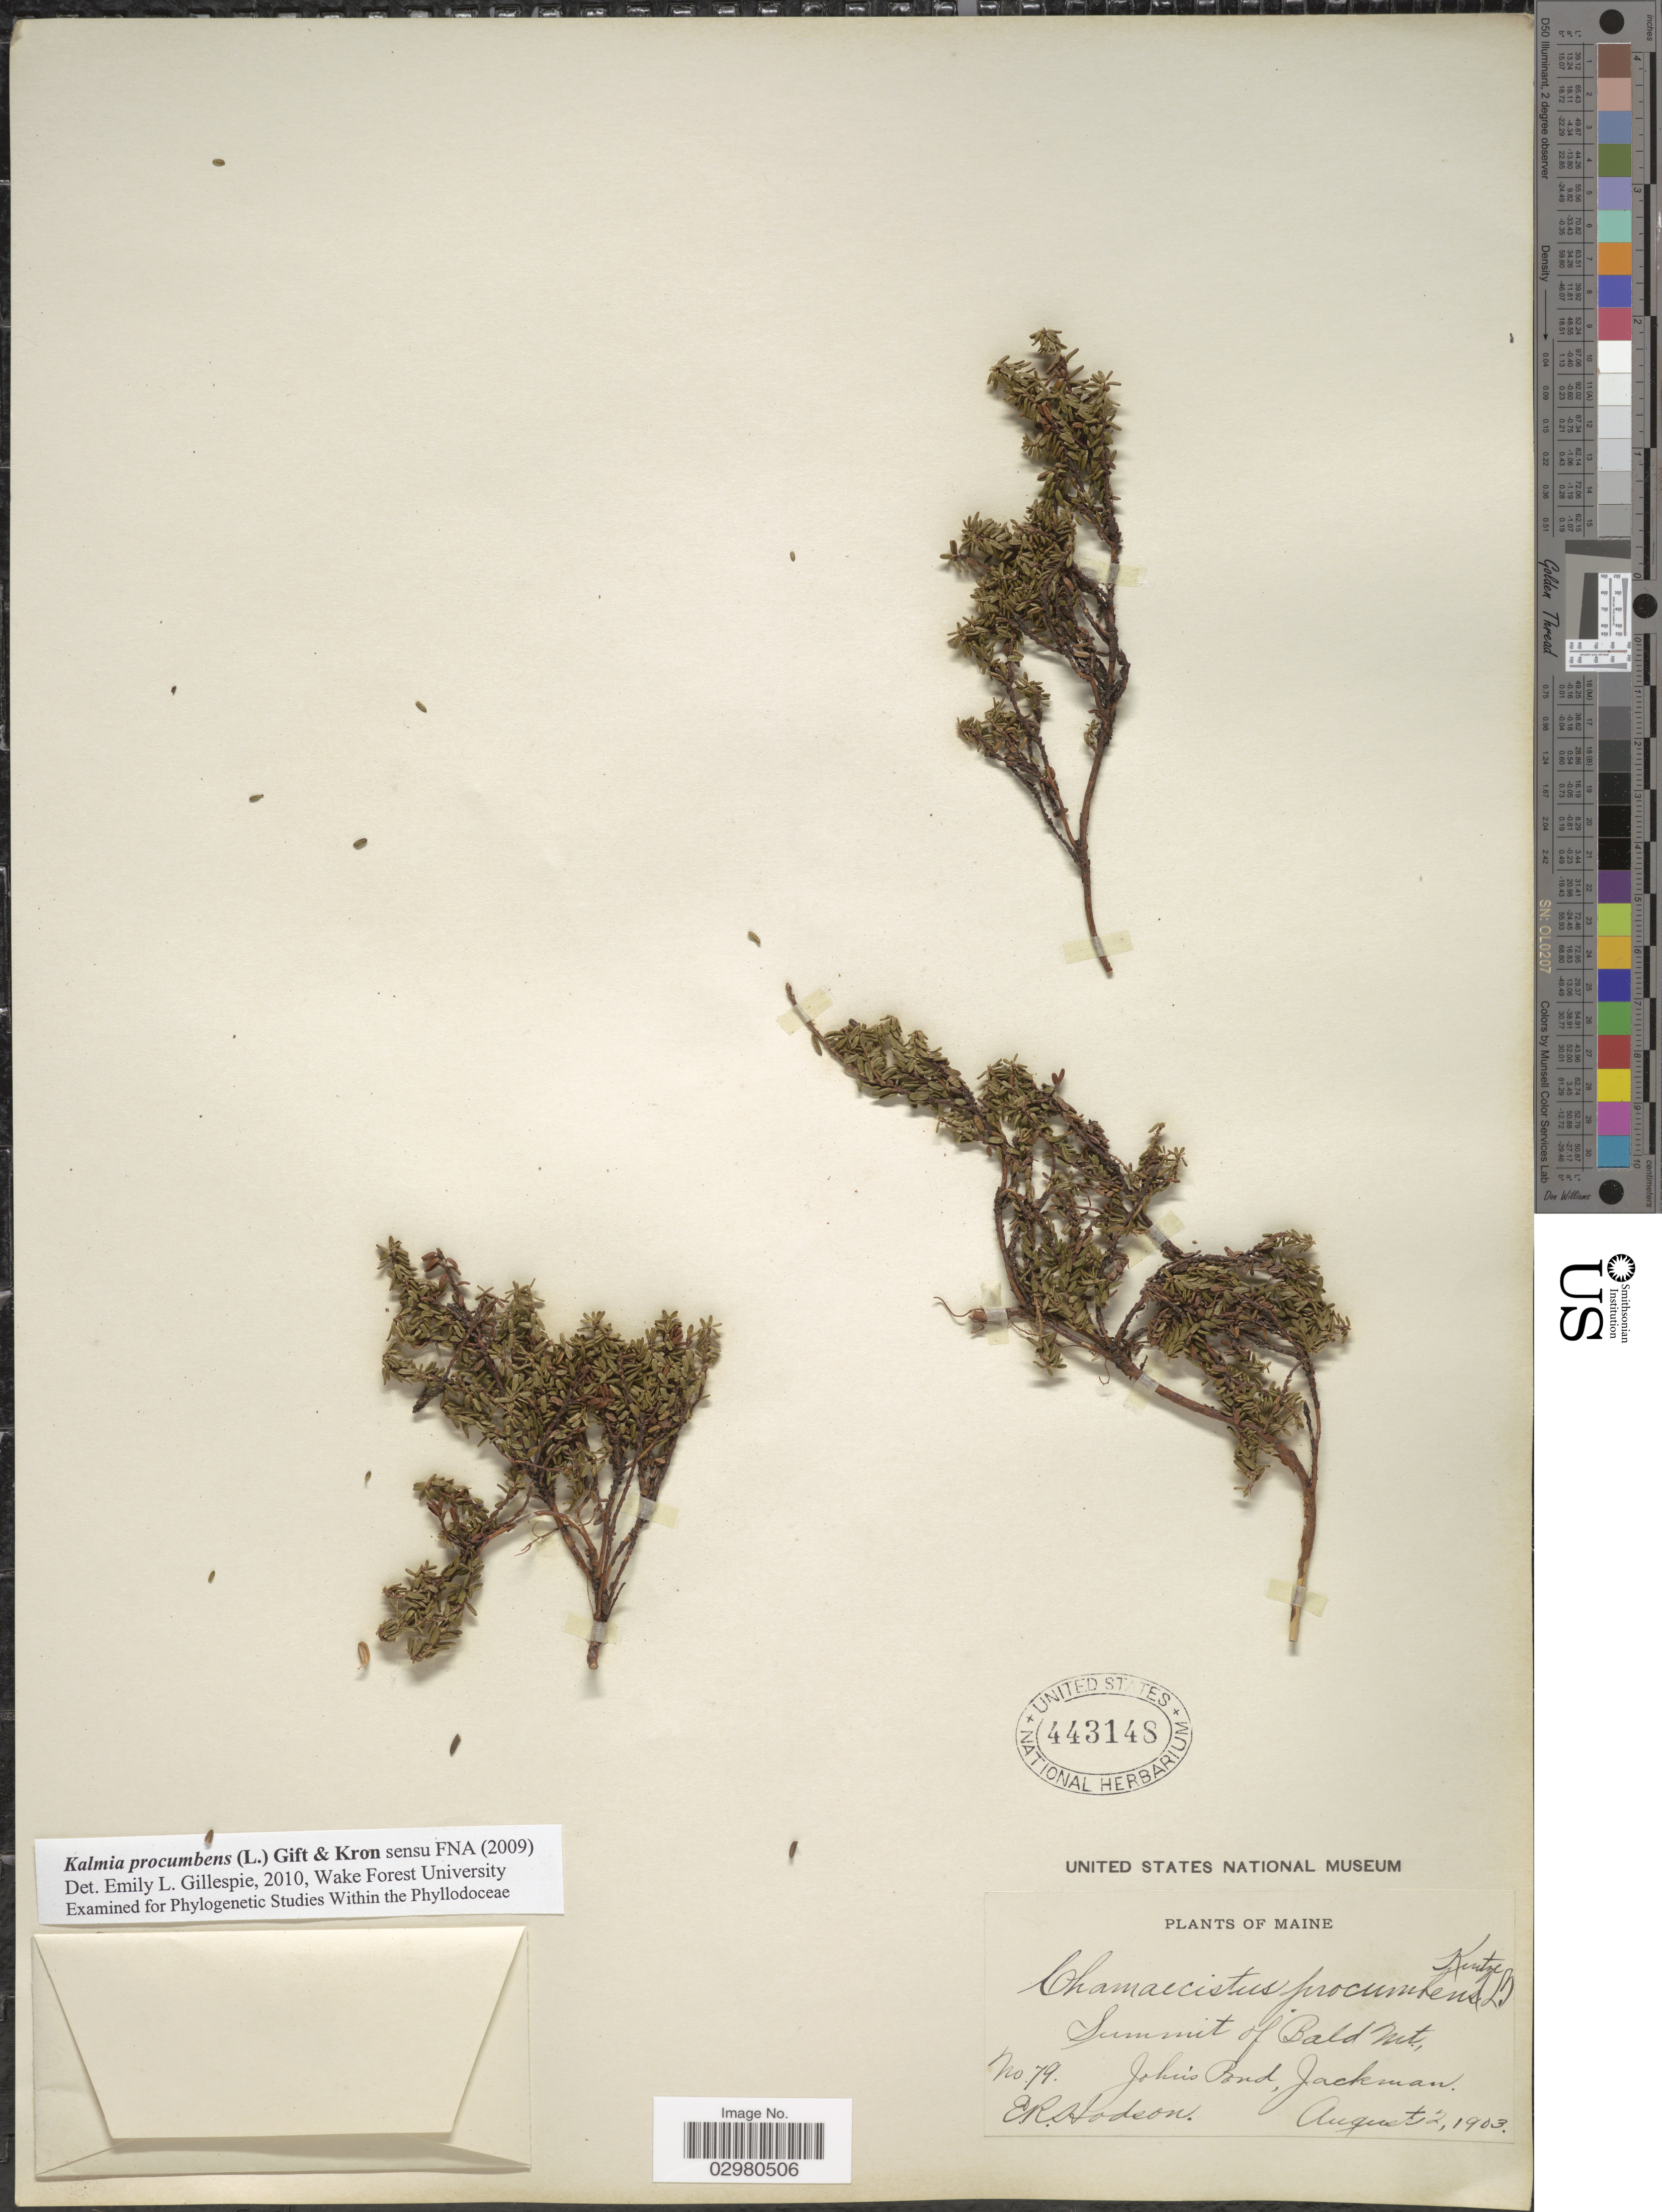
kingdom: Plantae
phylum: Tracheophyta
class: Magnoliopsida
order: Ericales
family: Ericaceae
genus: Loiseleuria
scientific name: Loiseleuria procumbens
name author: (L.) Desv.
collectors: E. Hodson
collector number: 79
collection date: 1903-08-02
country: United States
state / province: Maine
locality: Summit of Bald Mt., John's Pond, Jackman.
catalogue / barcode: US 443148